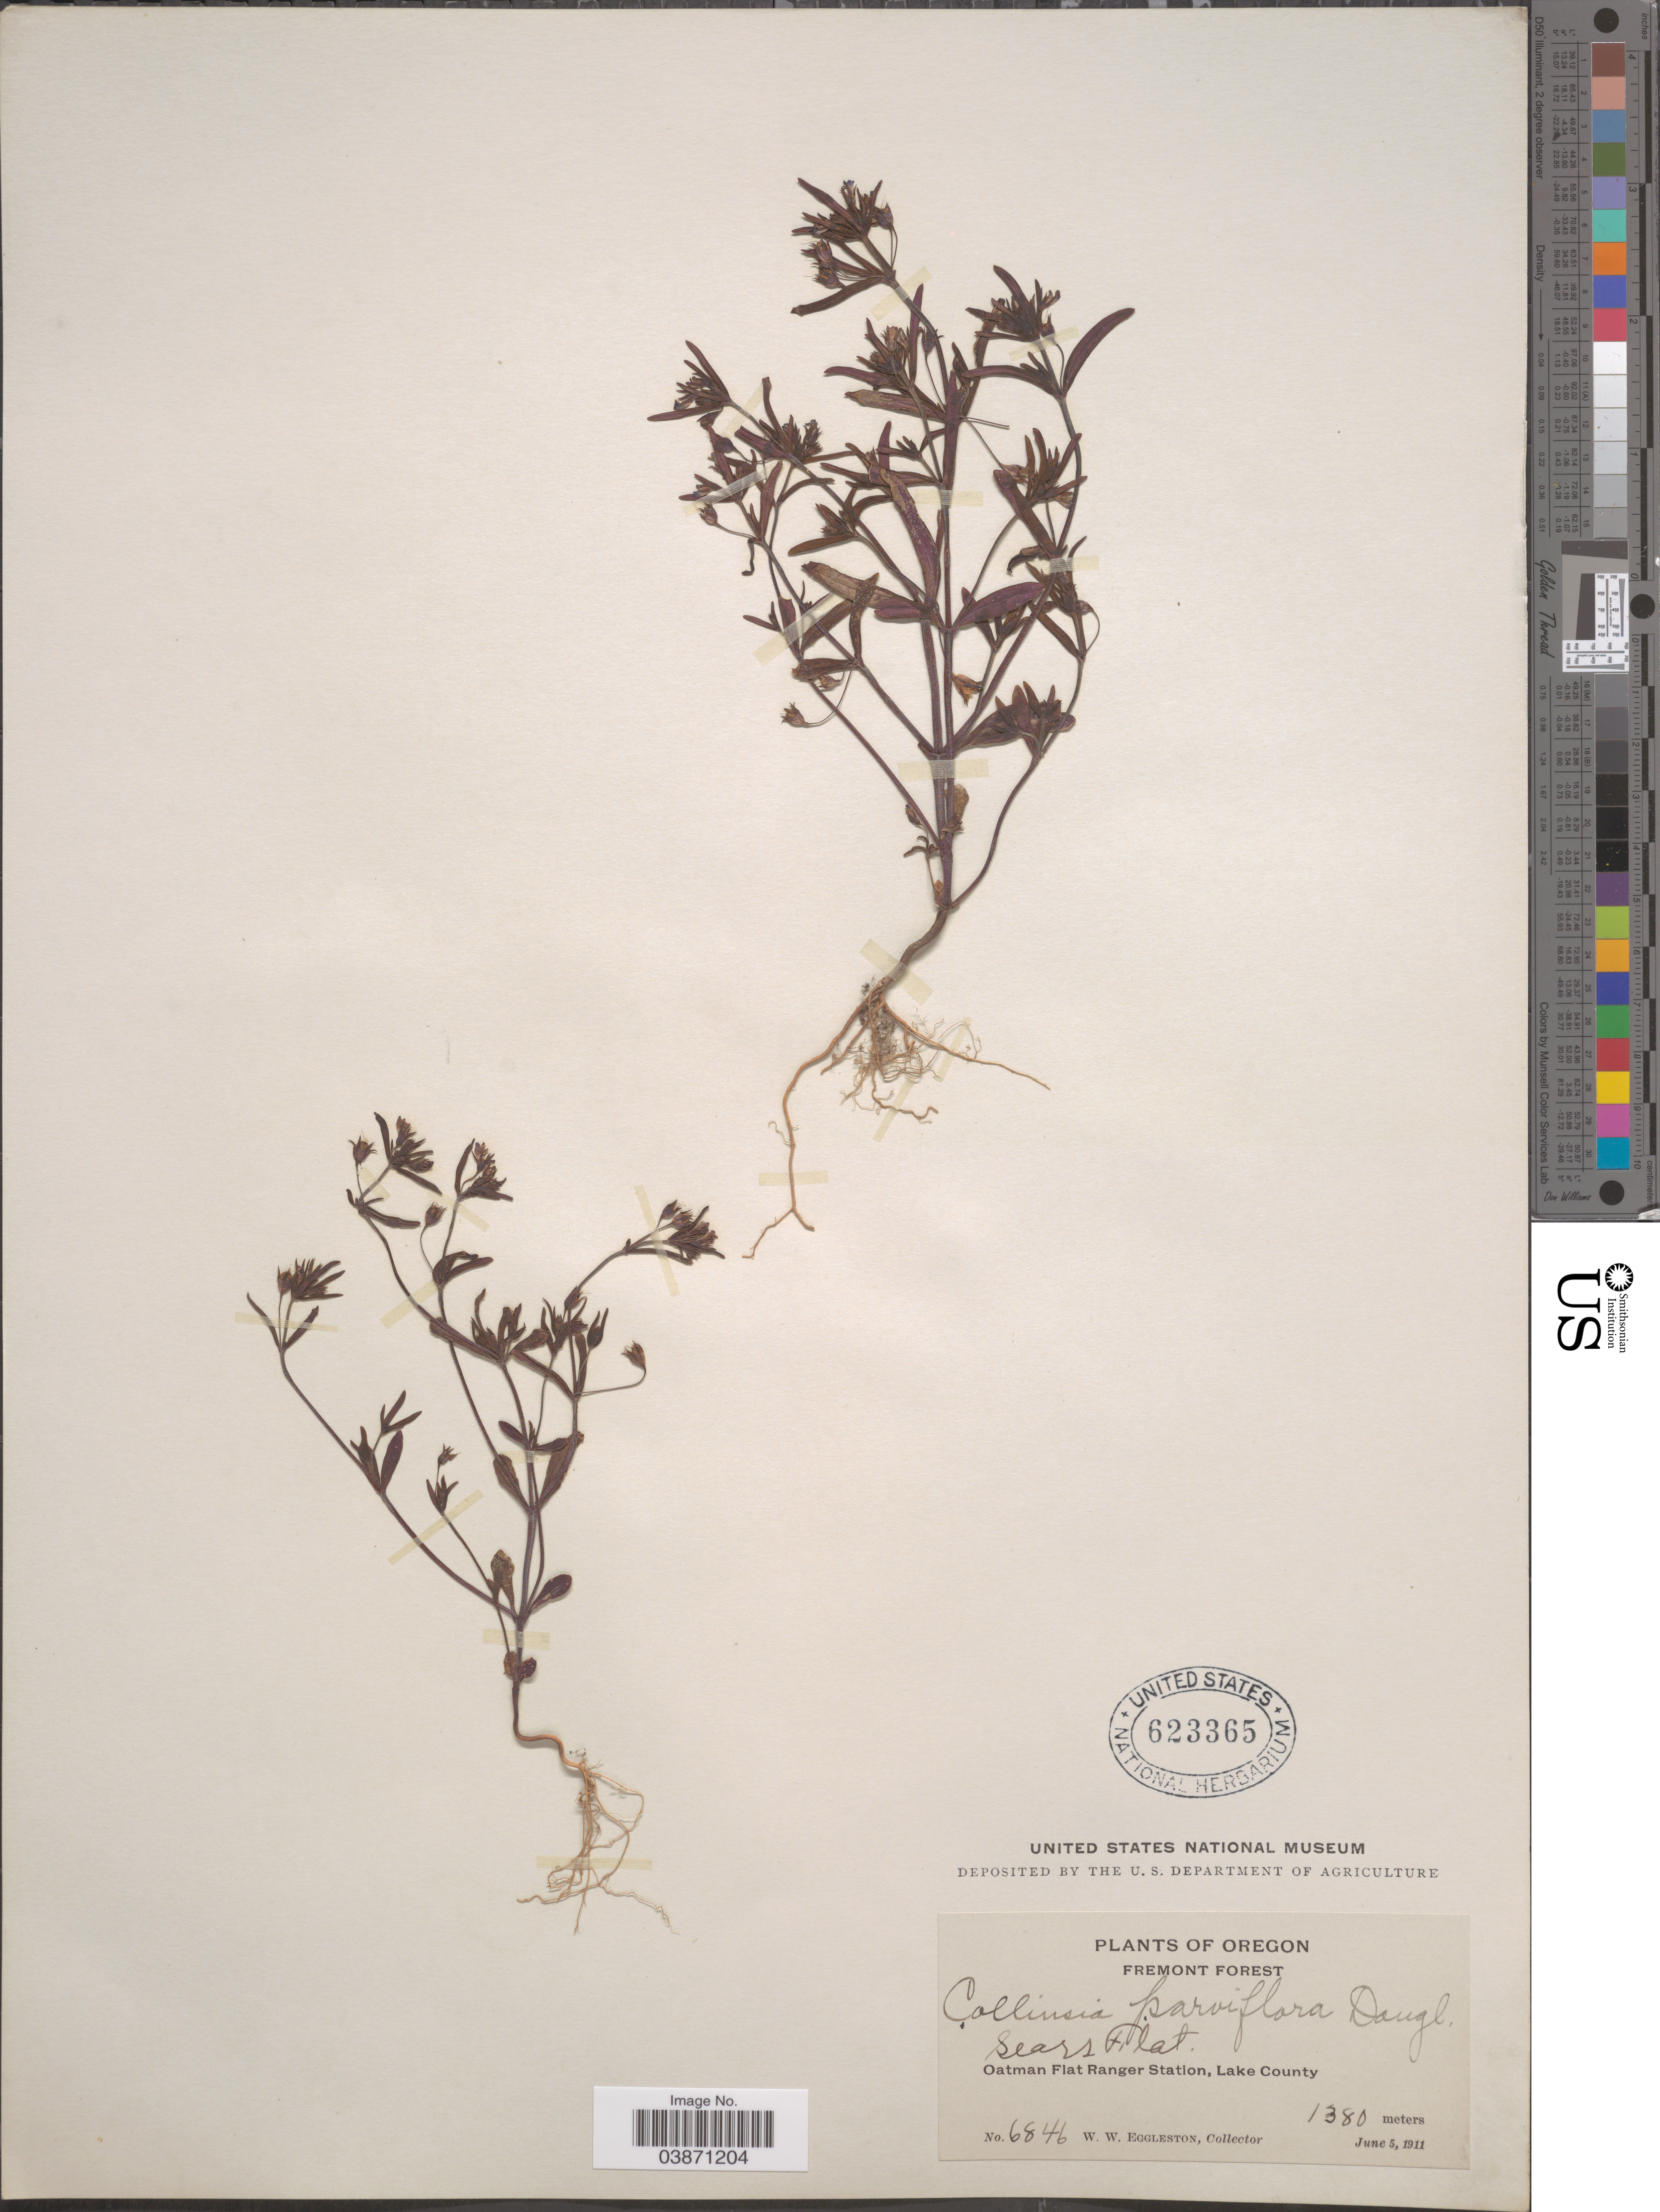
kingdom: Plantae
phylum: Tracheophyta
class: Magnoliopsida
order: Lamiales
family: Plantaginaceae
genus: Collinsia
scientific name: Collinsia parviflora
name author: Douglas ex Lindl.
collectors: W. W. Eggleston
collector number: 6846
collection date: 1911-06-05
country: United States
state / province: Oregon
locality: Fremont Forest. Sears Flat. Oatman Flat Ranger Station, Lake County.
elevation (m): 1380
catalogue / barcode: US 623365